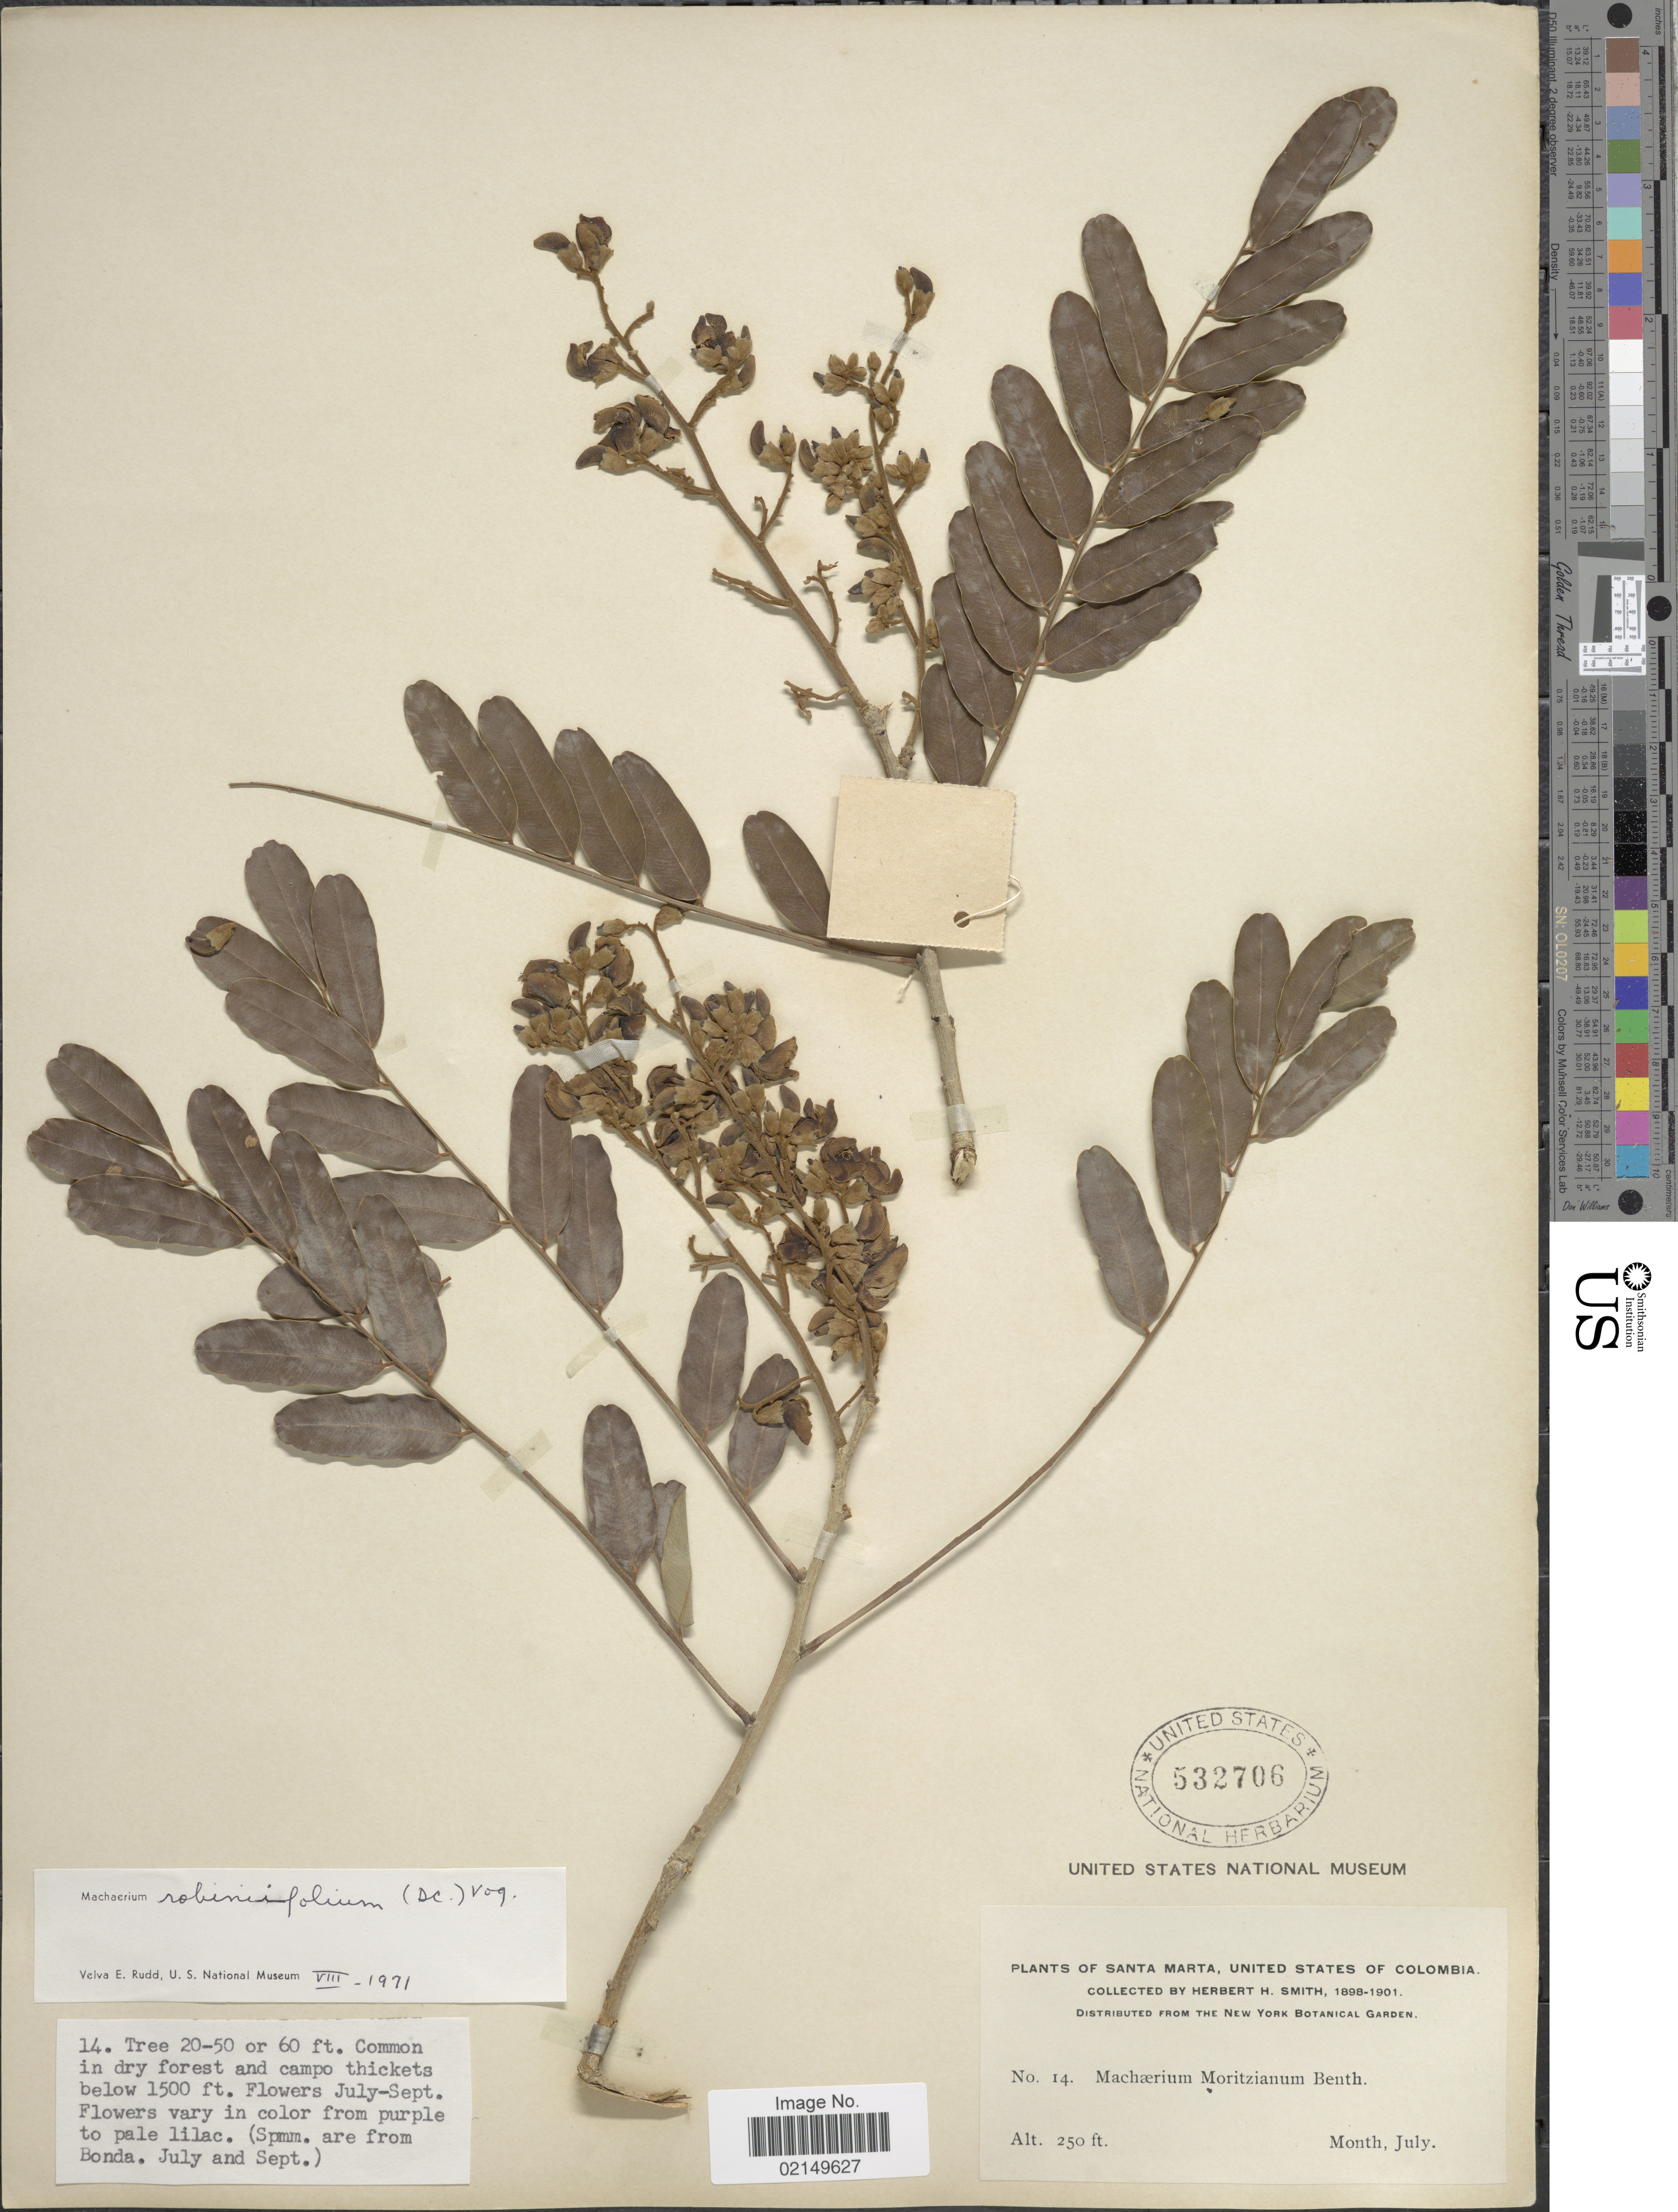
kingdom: Plantae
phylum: Tracheophyta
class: Magnoliopsida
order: Fabales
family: Fabaceae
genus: Machaerium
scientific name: Machaerium robinifolium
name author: (DC.) Vogel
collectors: Herbert H. Smith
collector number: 14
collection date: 1898-07/1901-07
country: Colombia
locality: Santa Marta, United States of Colombia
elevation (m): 457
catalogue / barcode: US 532706